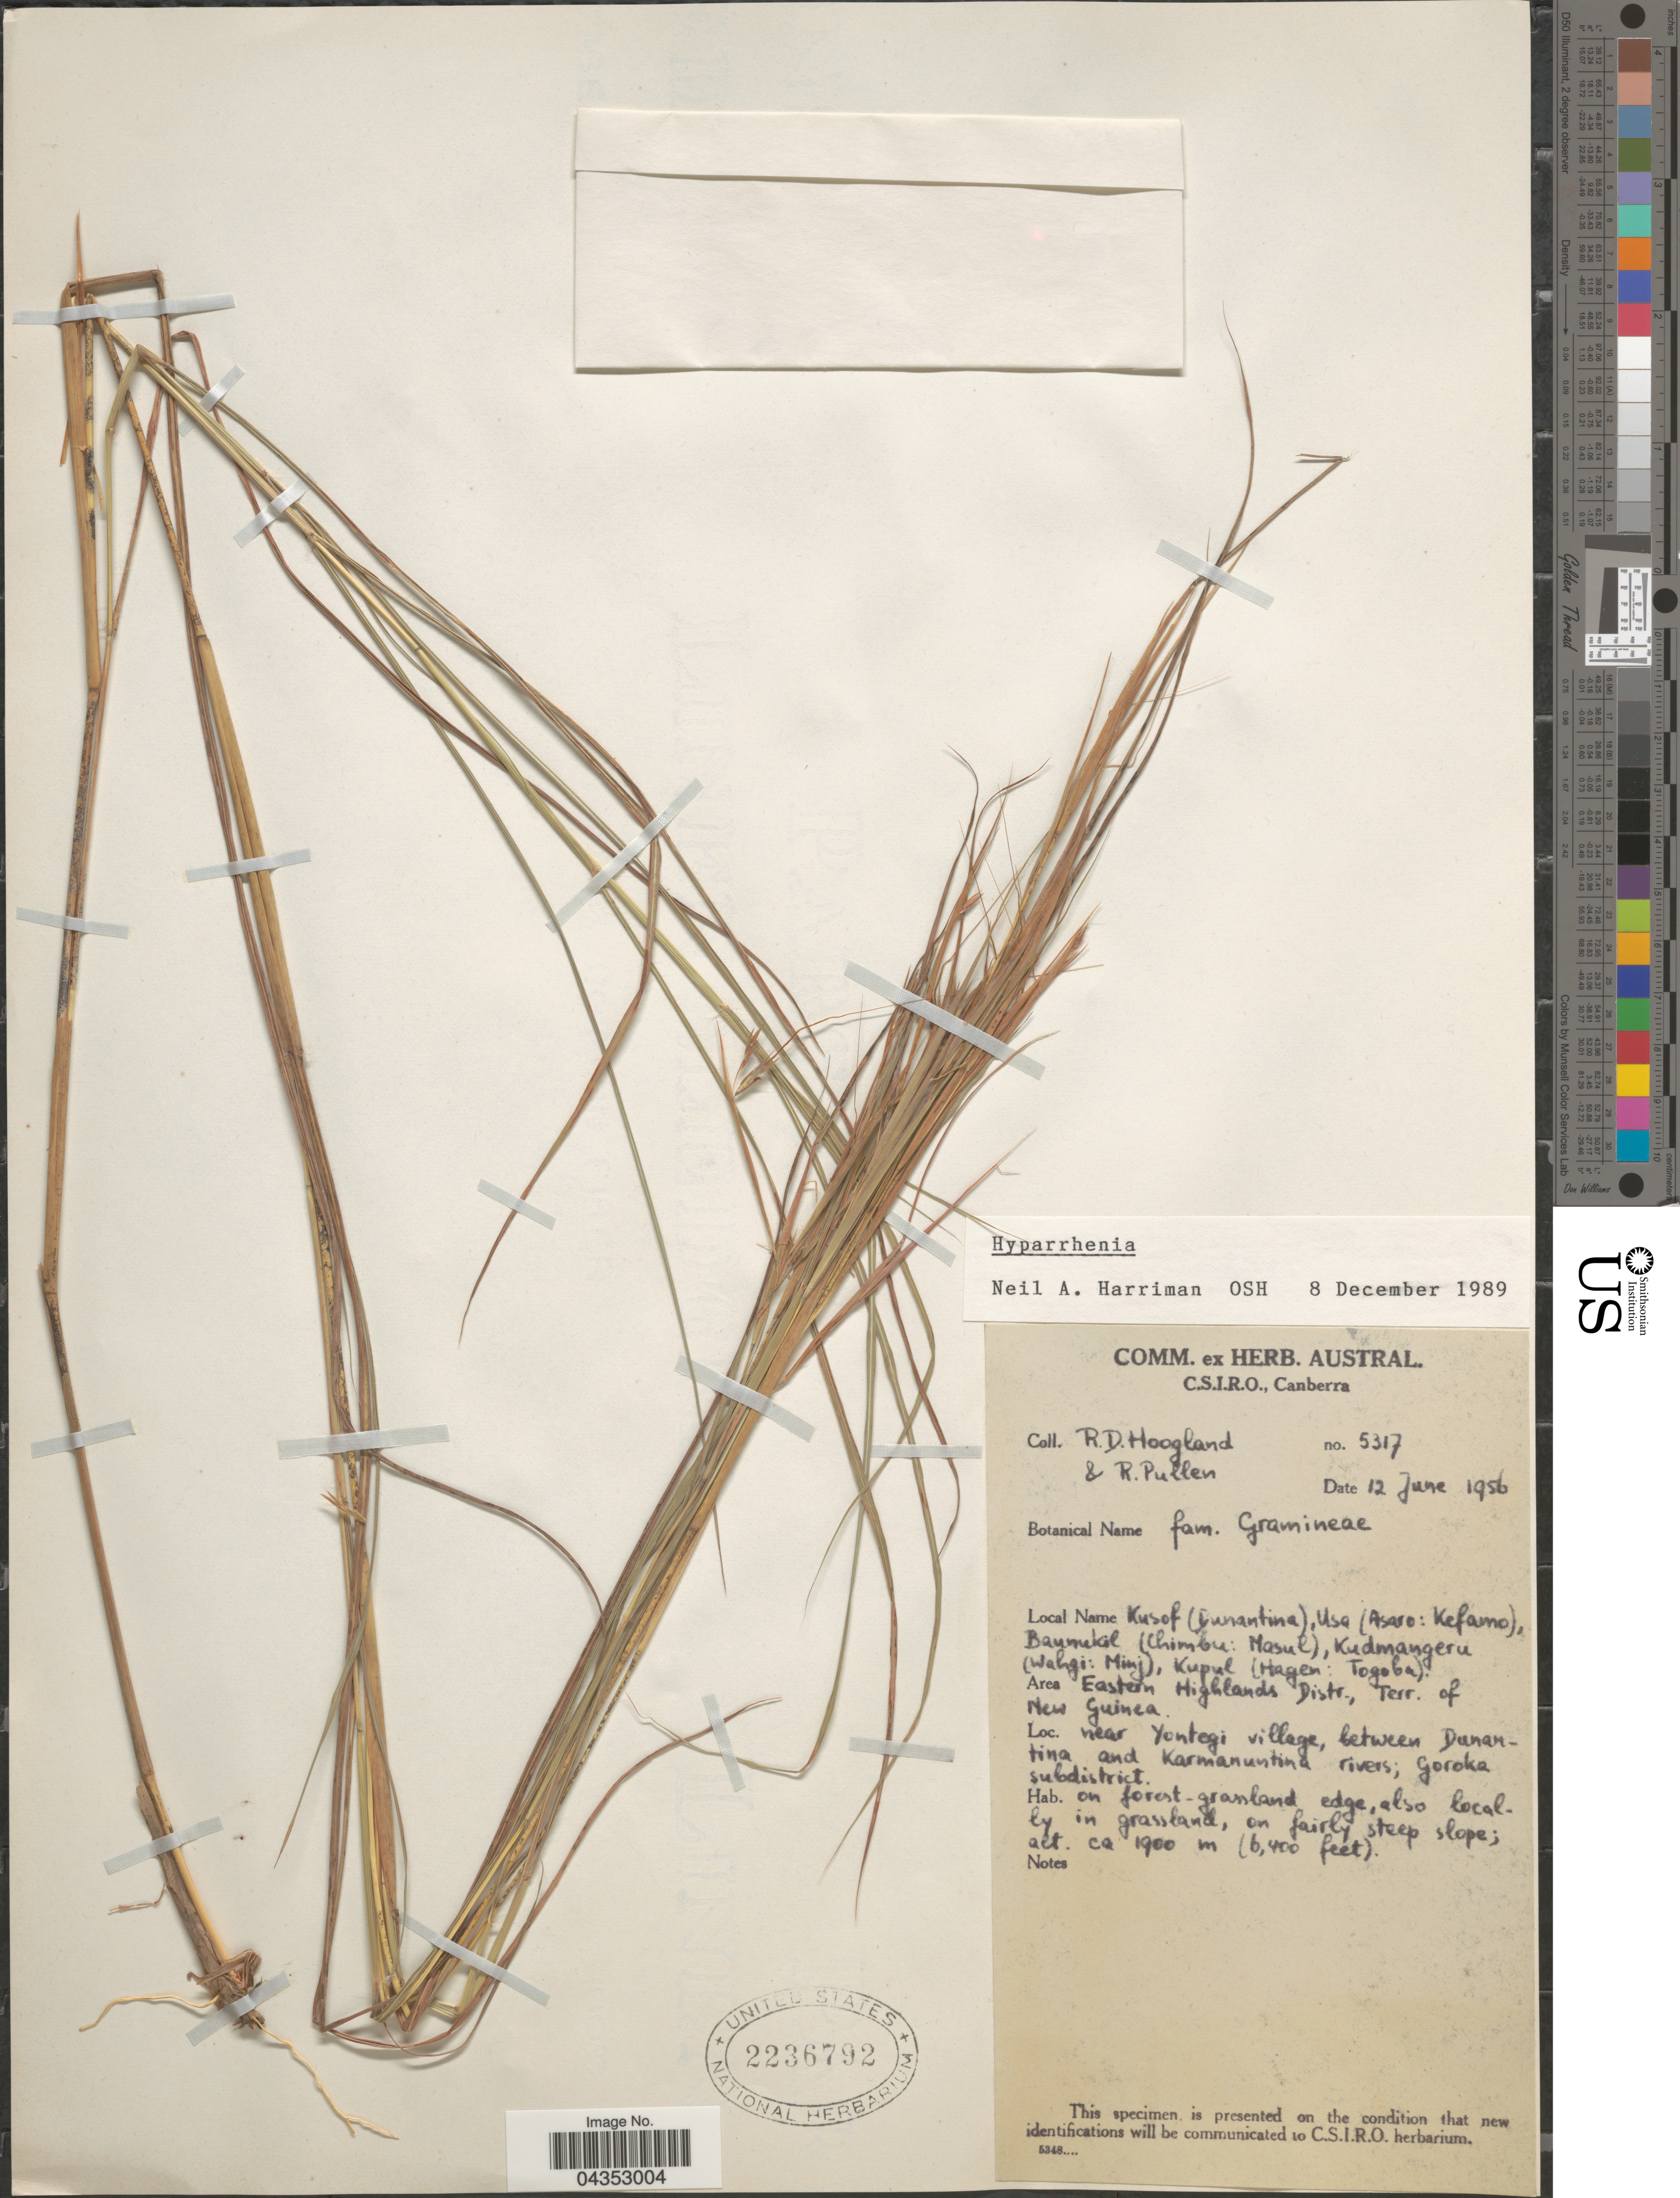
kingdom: Plantae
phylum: Tracheophyta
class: Liliopsida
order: Poales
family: Poaceae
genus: Hyparrhenia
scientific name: Hyparrhenia sp.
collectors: R. D. Hoogland & R. Pullen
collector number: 5317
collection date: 1956-06-12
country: Papua New Guinea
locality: Area Eastern Highlands Distr., Terr. of New Guinea. Near Yontegi village, between Dunantinga and Karmanuntina rivers; Goroka subdistrict. On forest-grassland edge.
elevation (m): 1900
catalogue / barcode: US 2236792